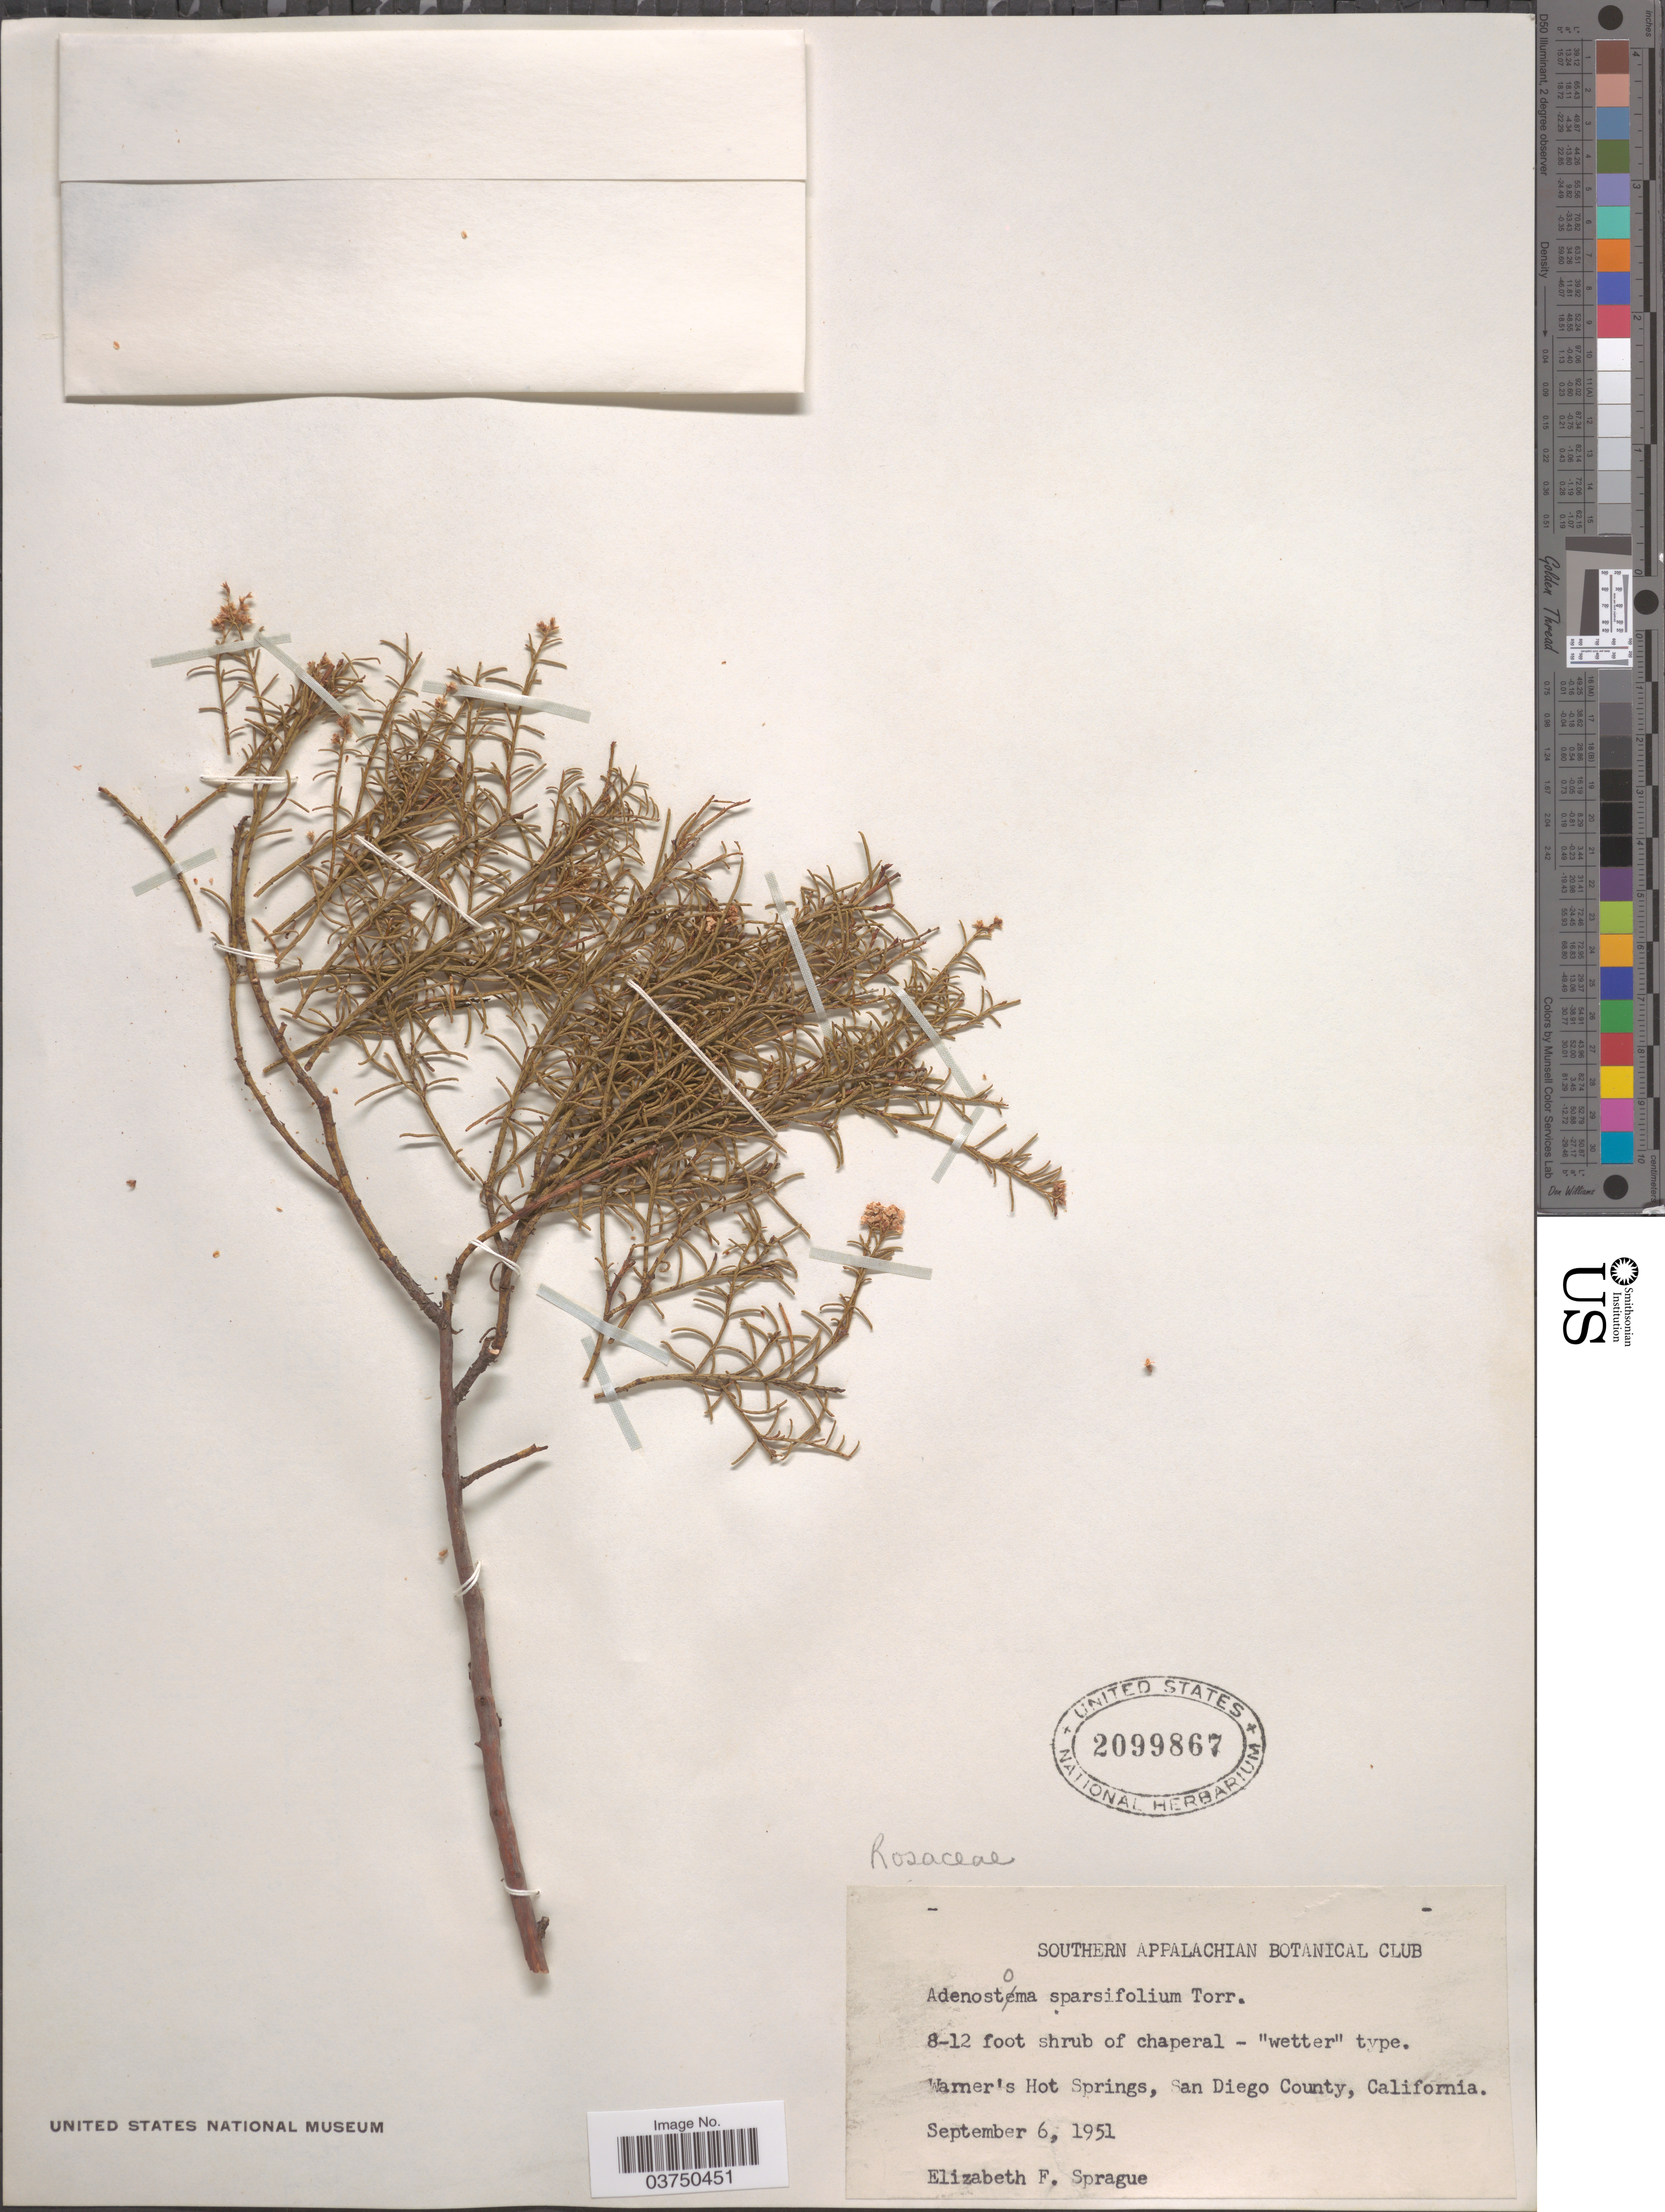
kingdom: Plantae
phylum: Tracheophyta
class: Magnoliopsida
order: Rosales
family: Rosaceae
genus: Adenostoma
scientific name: Adenostoma sparsifolium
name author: Torr.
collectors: E. Sprague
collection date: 1951-09-06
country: United States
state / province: California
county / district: San Diego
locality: Warner's Hot Springs, San Diego County.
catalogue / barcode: US 2099867